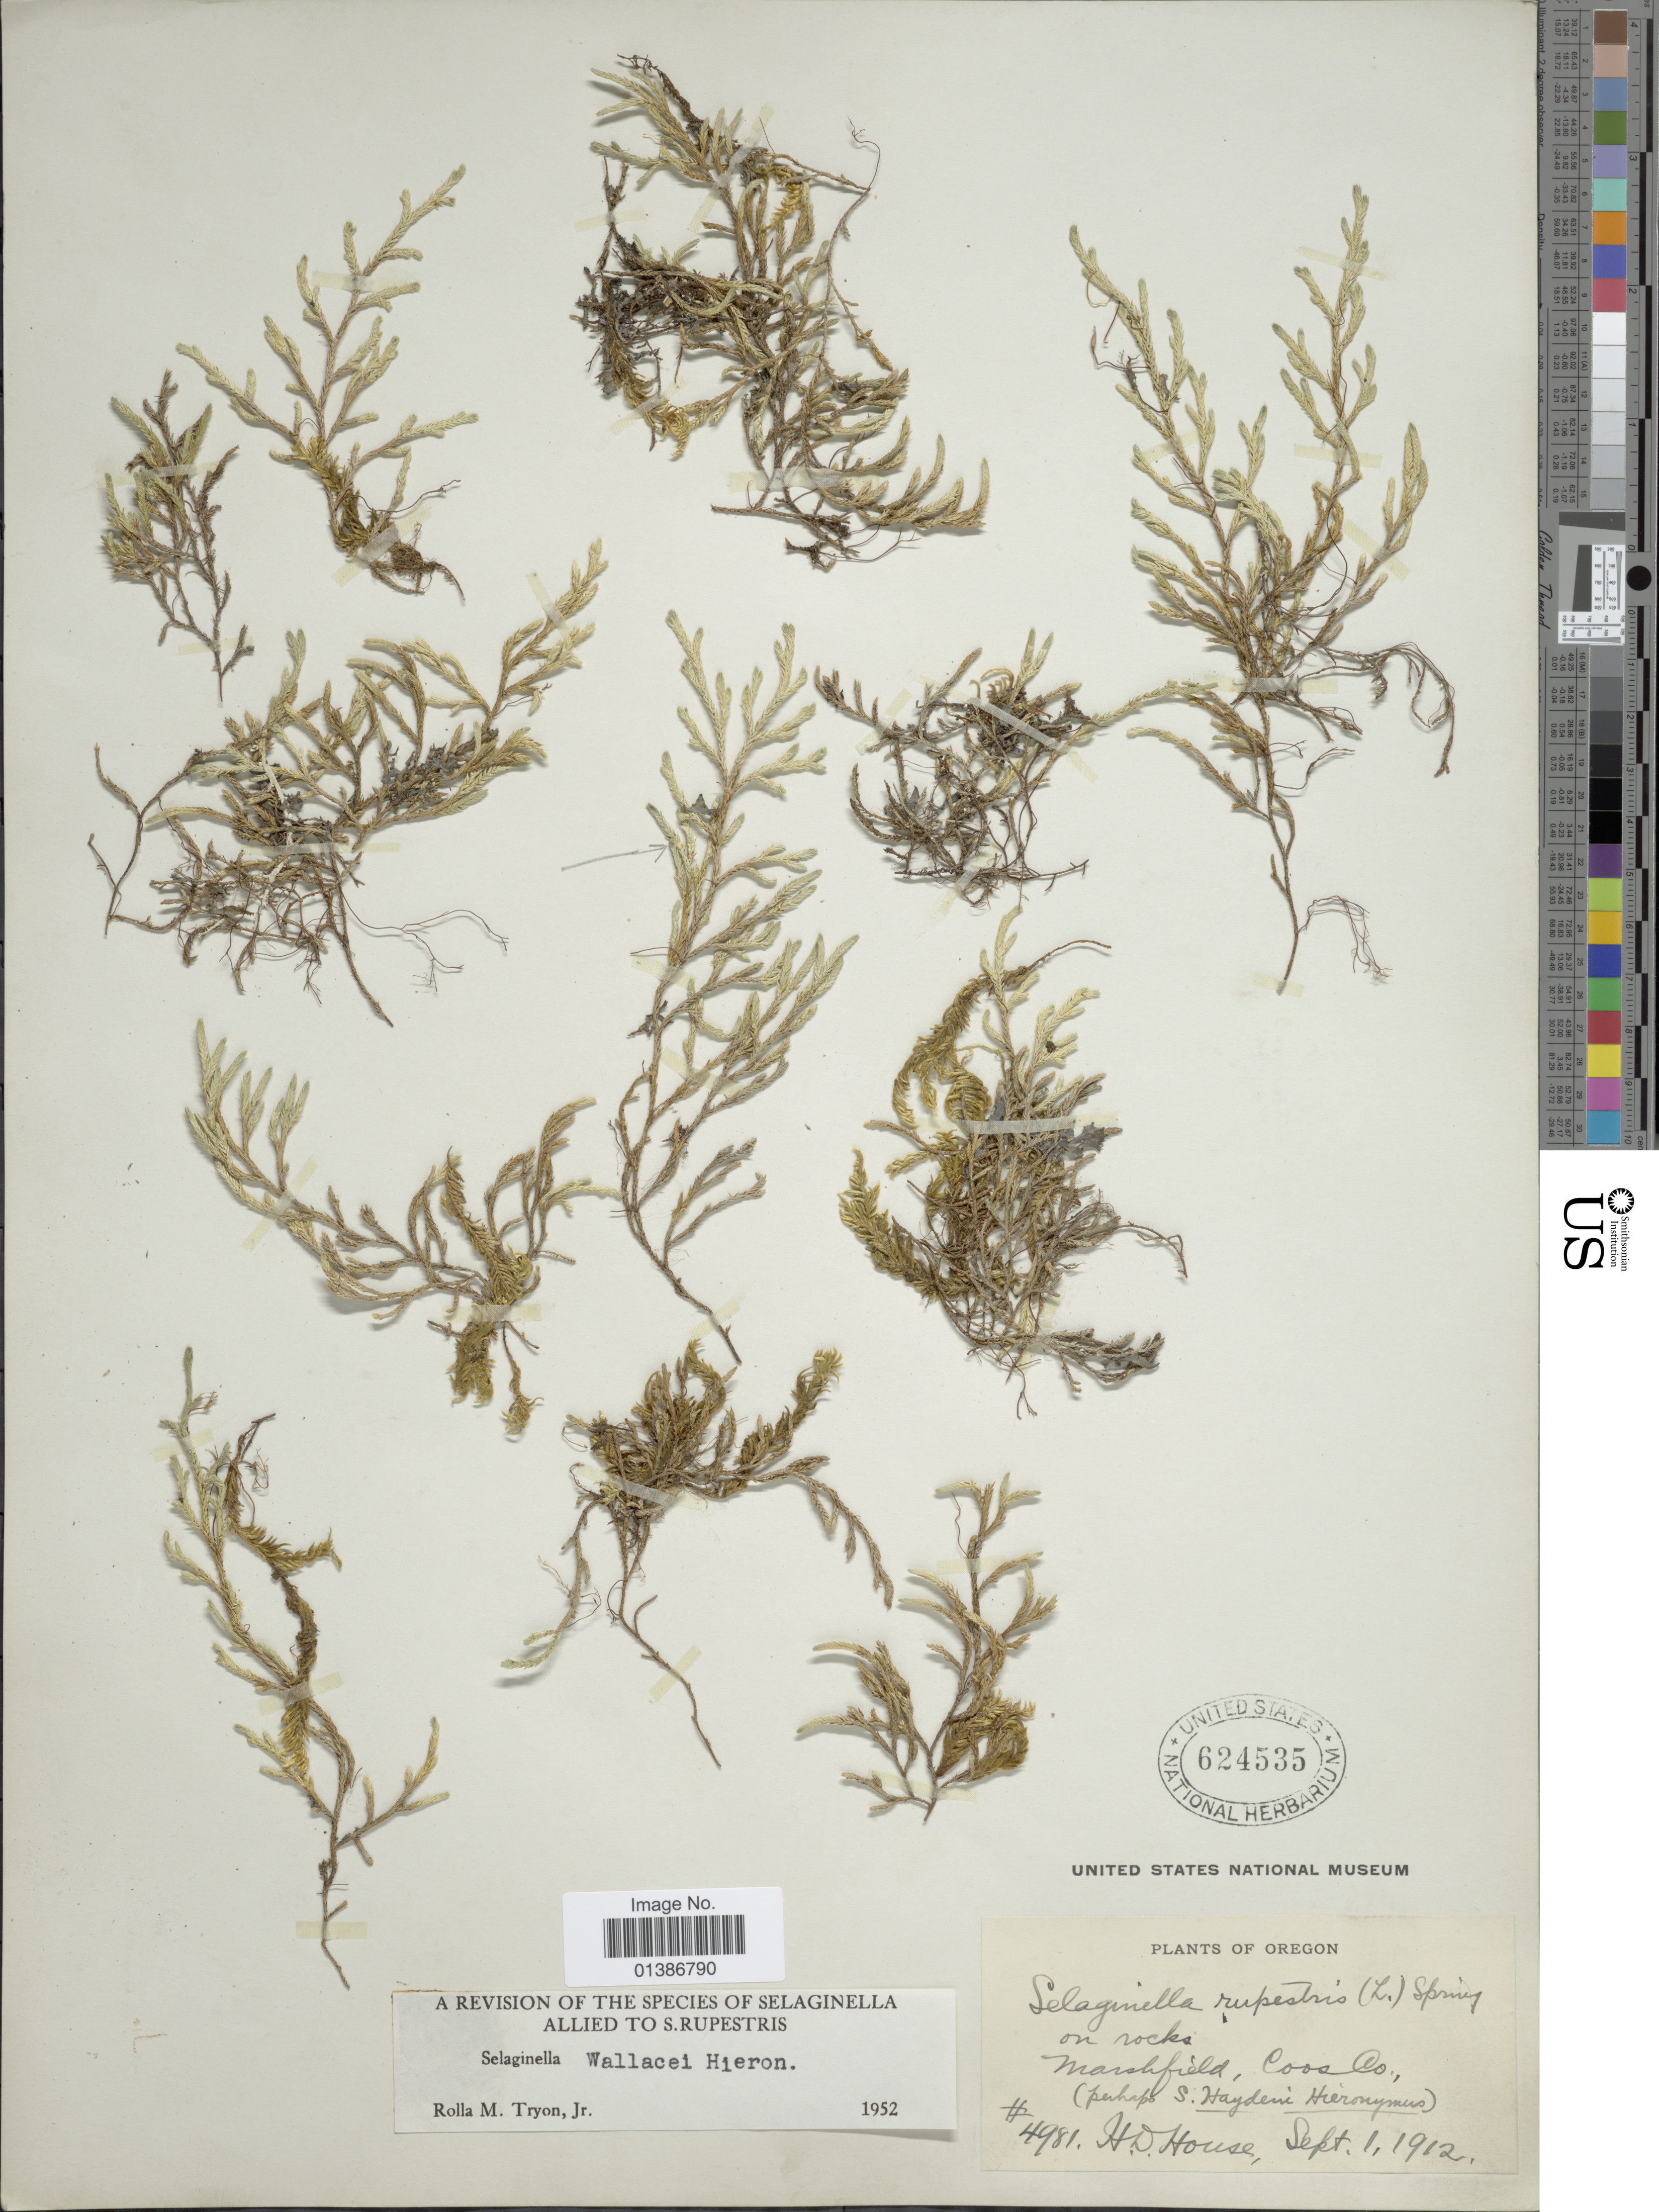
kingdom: Plantae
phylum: Tracheophyta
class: Lycopodiopsida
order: Selaginellales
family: Selaginellaceae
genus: Selaginella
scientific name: Selaginella wallacei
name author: Hieron.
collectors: H. D. House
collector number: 4981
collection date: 1912-09-01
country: United States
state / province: Oregon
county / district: Coos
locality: Marshfield, Coos Co.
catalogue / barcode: US 624535